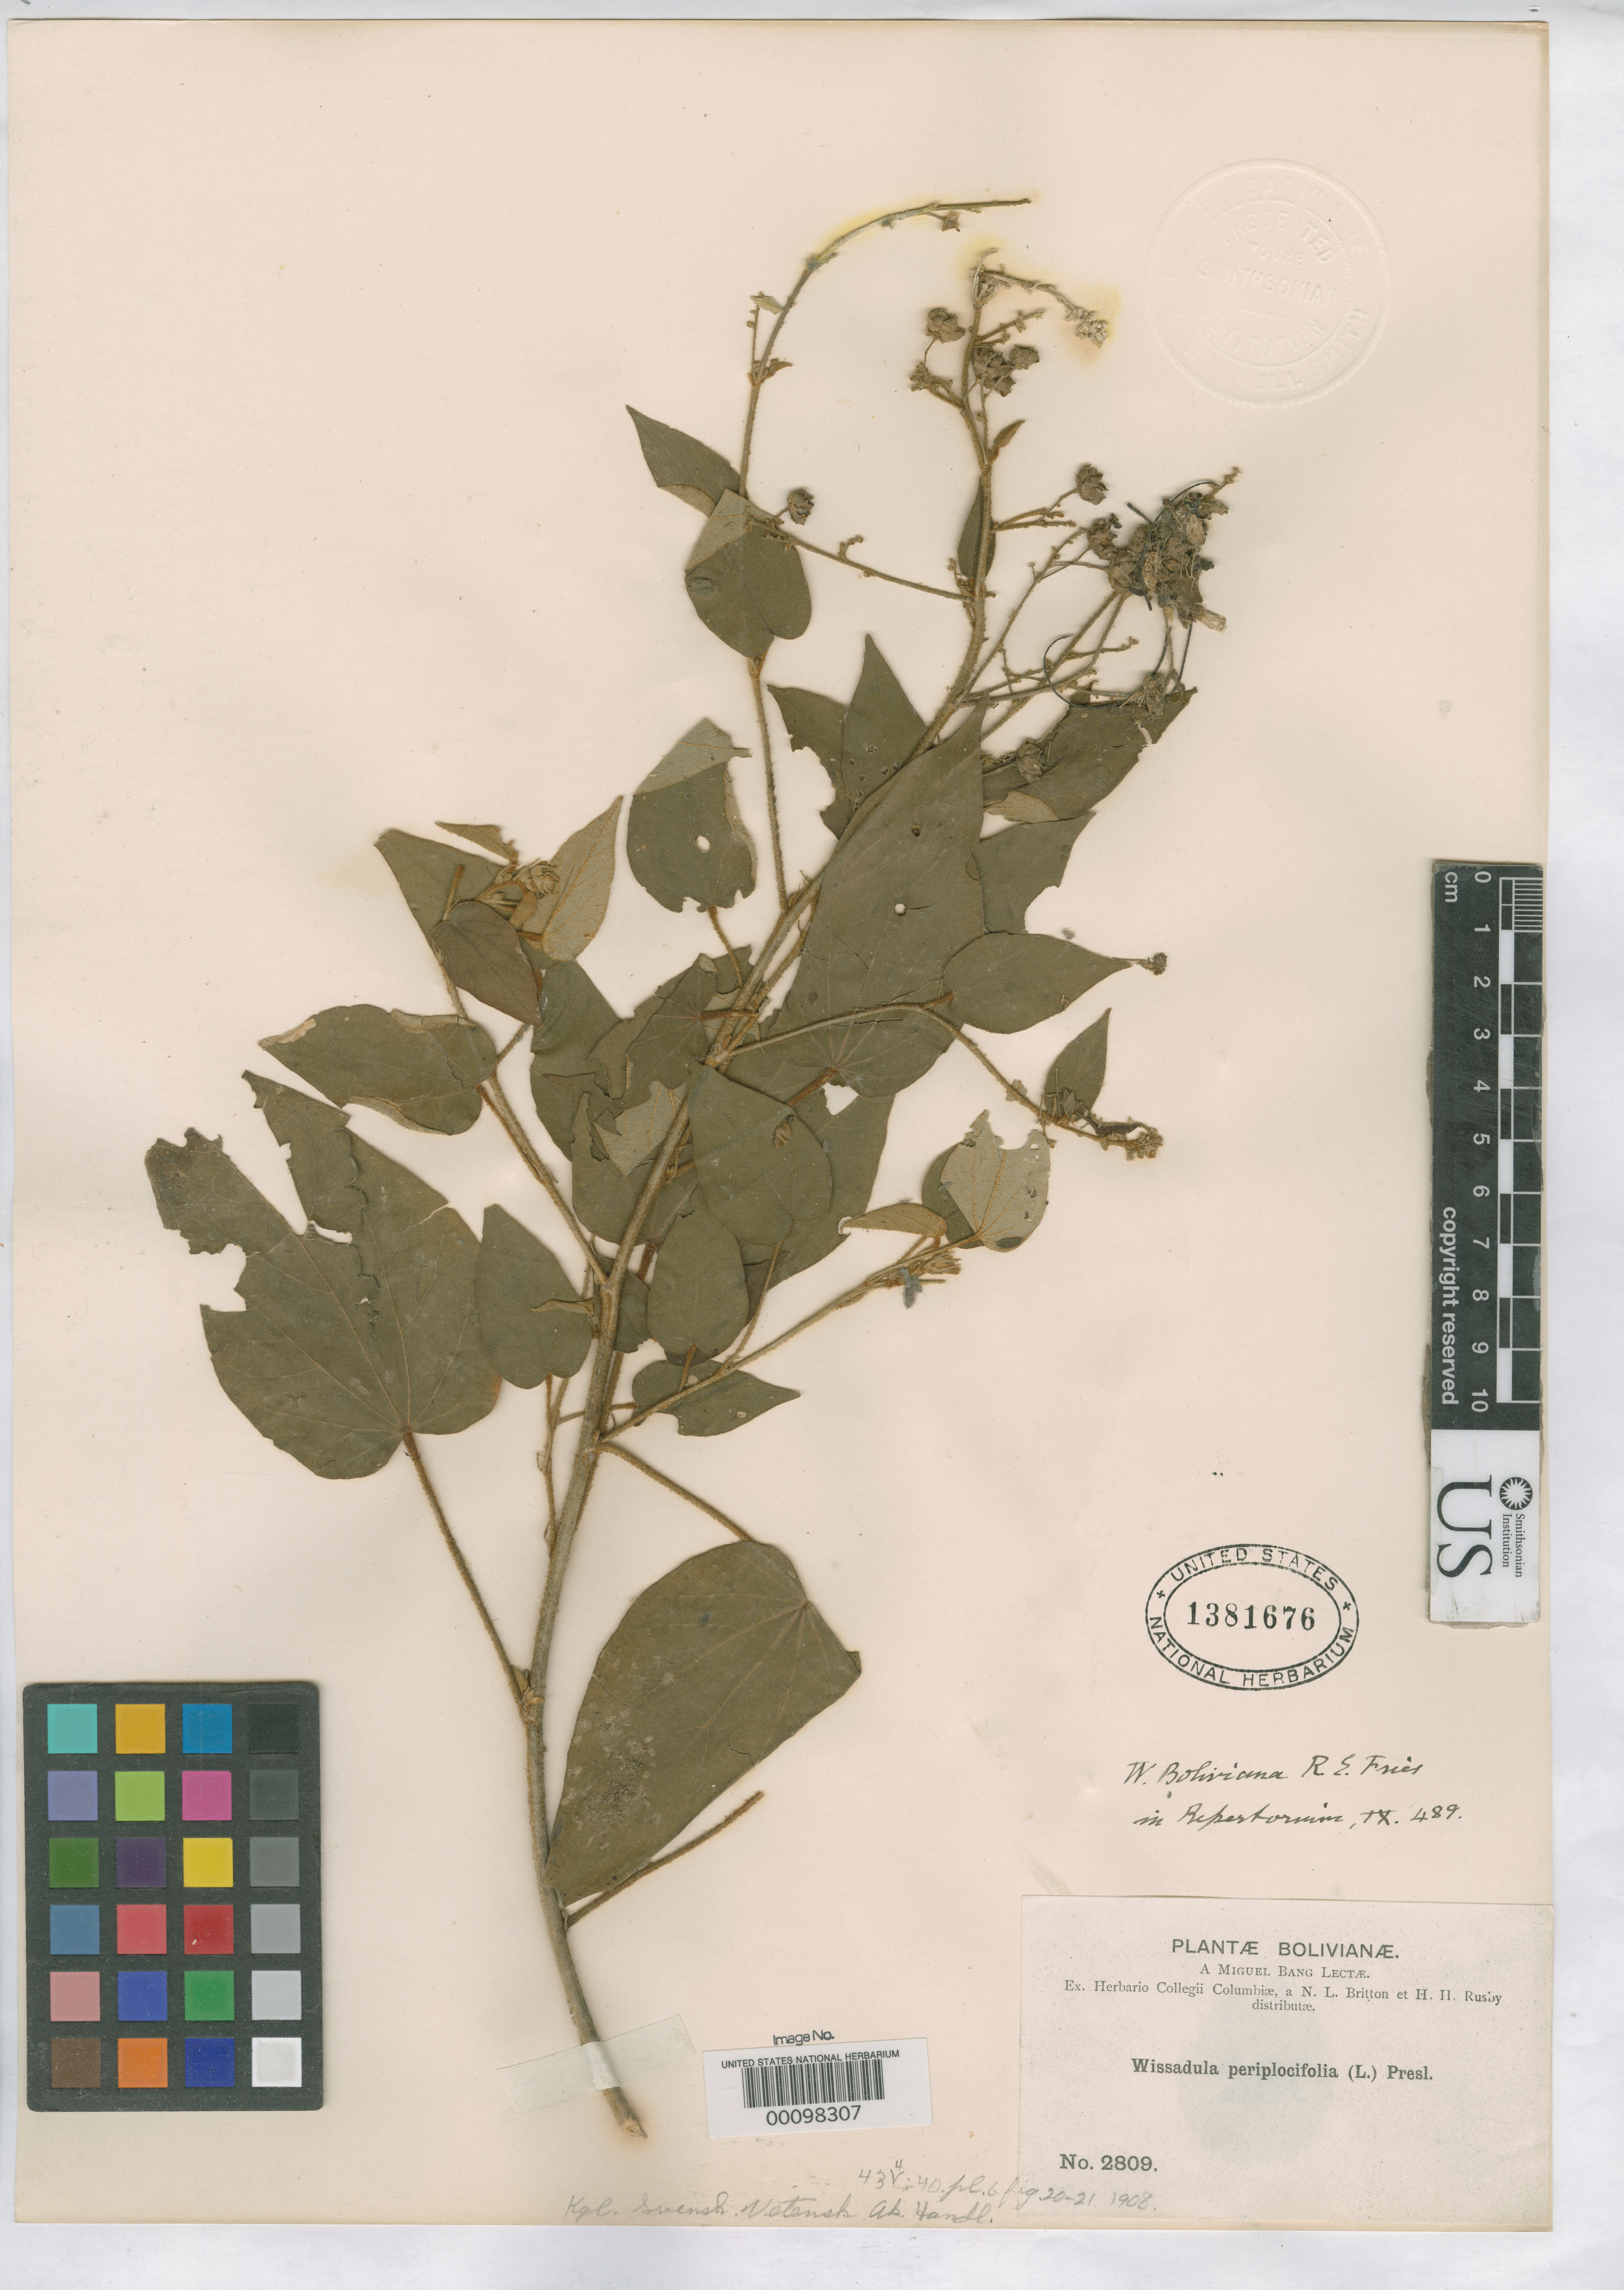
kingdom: Plantae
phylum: Tracheophyta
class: Magnoliopsida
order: Malvales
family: Malvaceae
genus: Wissadula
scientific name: Wissadula boliviana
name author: R.E. Fr.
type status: Isolectotype; Syntype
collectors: M. Bang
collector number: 2809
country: Bolivia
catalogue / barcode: US 1381676